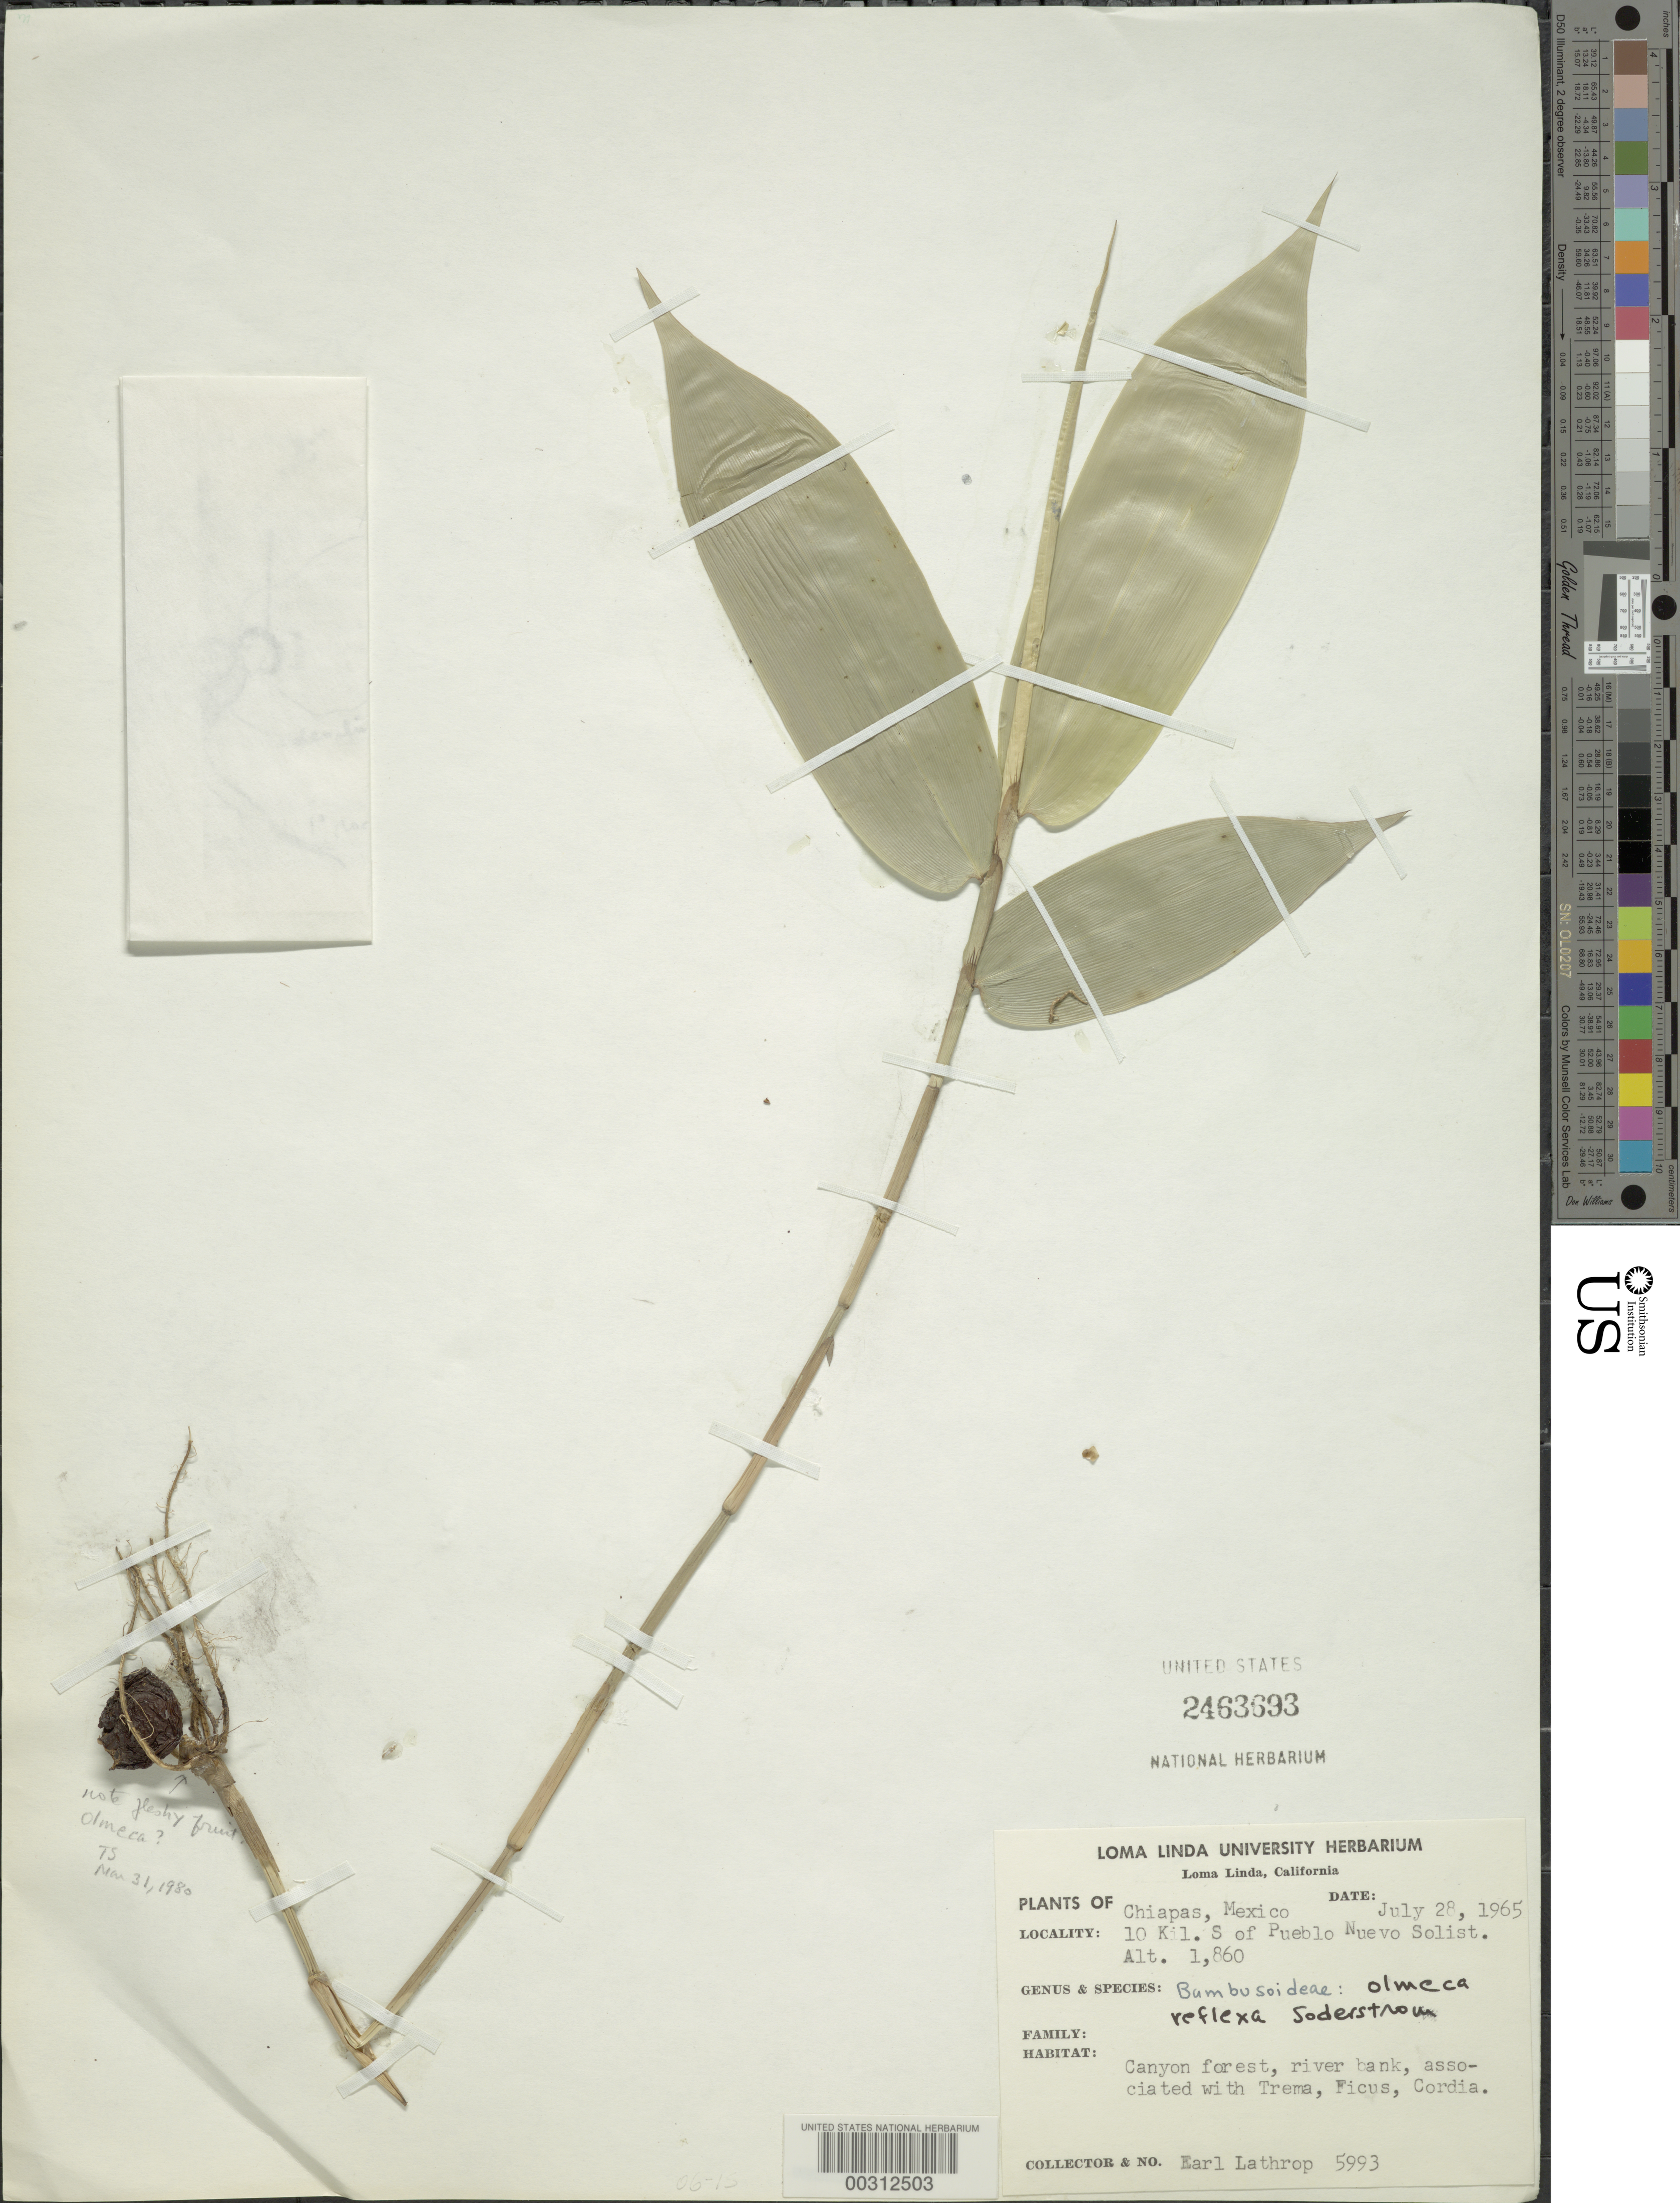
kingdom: Plantae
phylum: Tracheophyta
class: Liliopsida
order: Poales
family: Poaceae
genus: Olmeca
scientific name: Olmeca reflexa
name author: Soderstr.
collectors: E. W. Lathrop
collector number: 5993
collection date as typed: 28 Jul 1965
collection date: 1965-07-28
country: Mexico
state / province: Chiapas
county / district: Pueblo Nuevo Solistahuacán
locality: Pueblo Nuevo Solistahuacán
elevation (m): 1860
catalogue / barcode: US 2463693